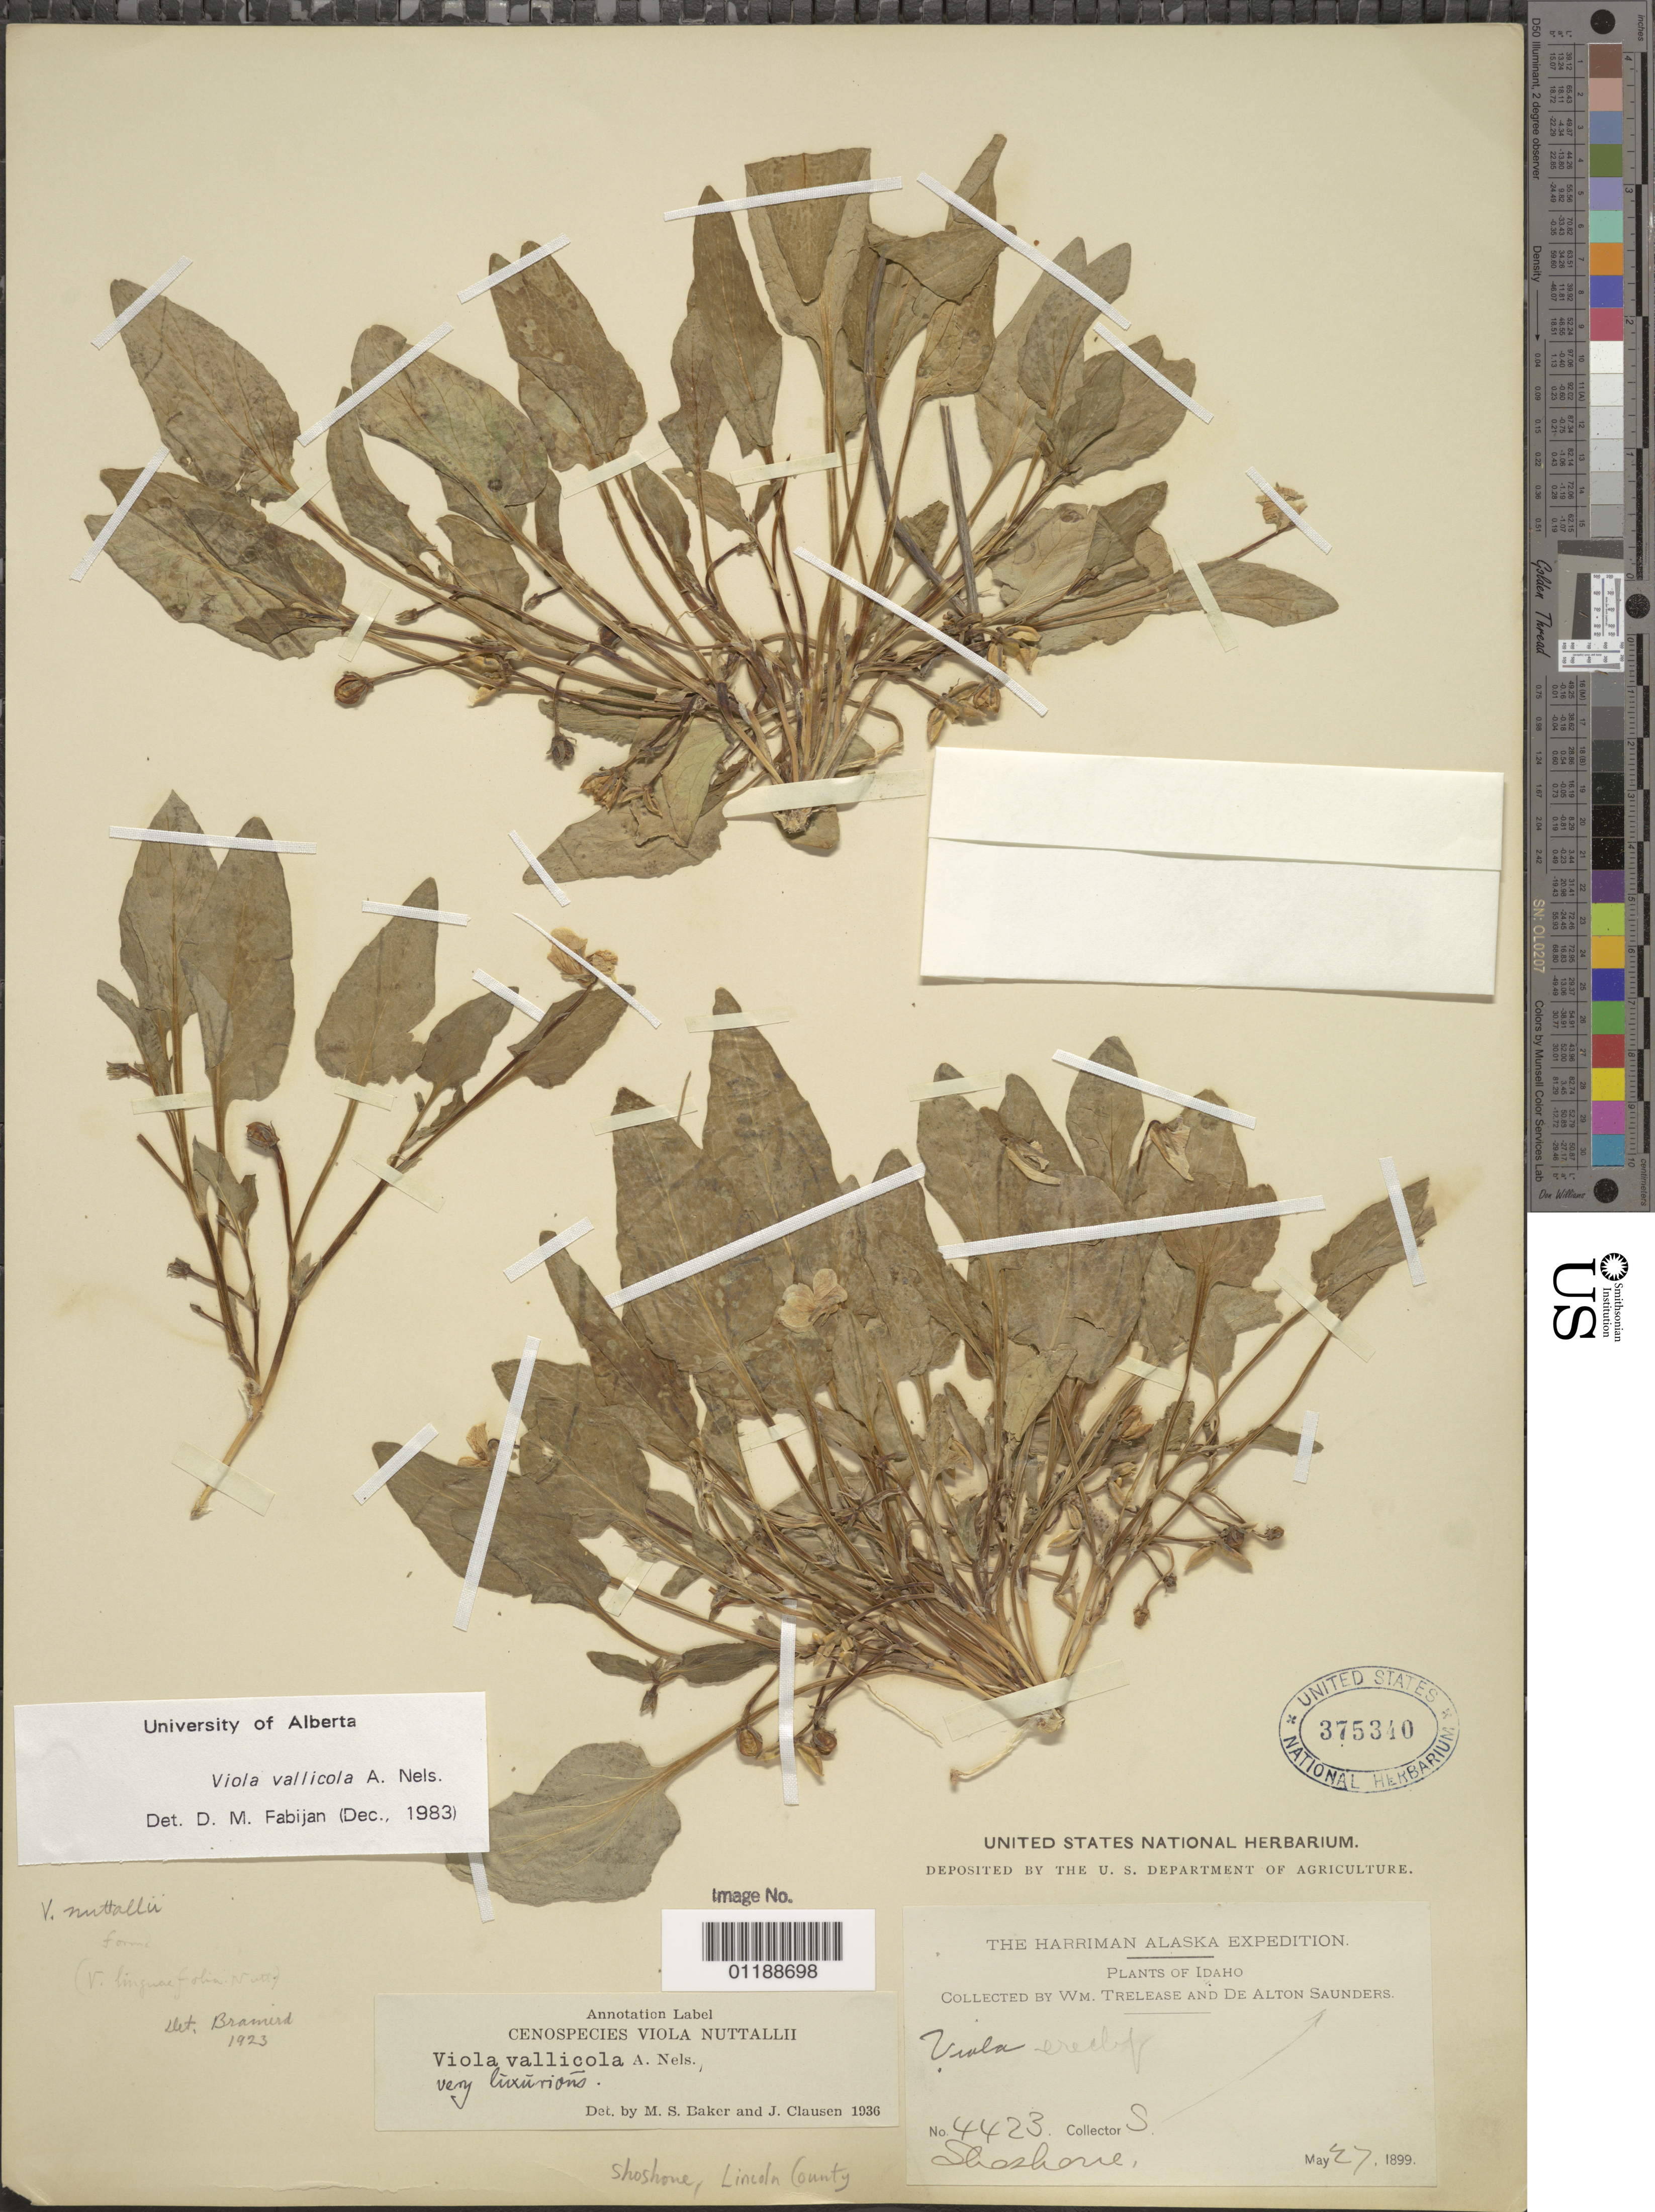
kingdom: Plantae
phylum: Tracheophyta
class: Magnoliopsida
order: Malpighiales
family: Violaceae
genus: Viola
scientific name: Viola vallicola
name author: A. Nelson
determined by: Fabijan, D. M.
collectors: W. Trelease & D. Saunders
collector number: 4423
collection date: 1899-05-27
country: United States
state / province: Idaho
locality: Shoshone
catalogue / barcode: US 375340